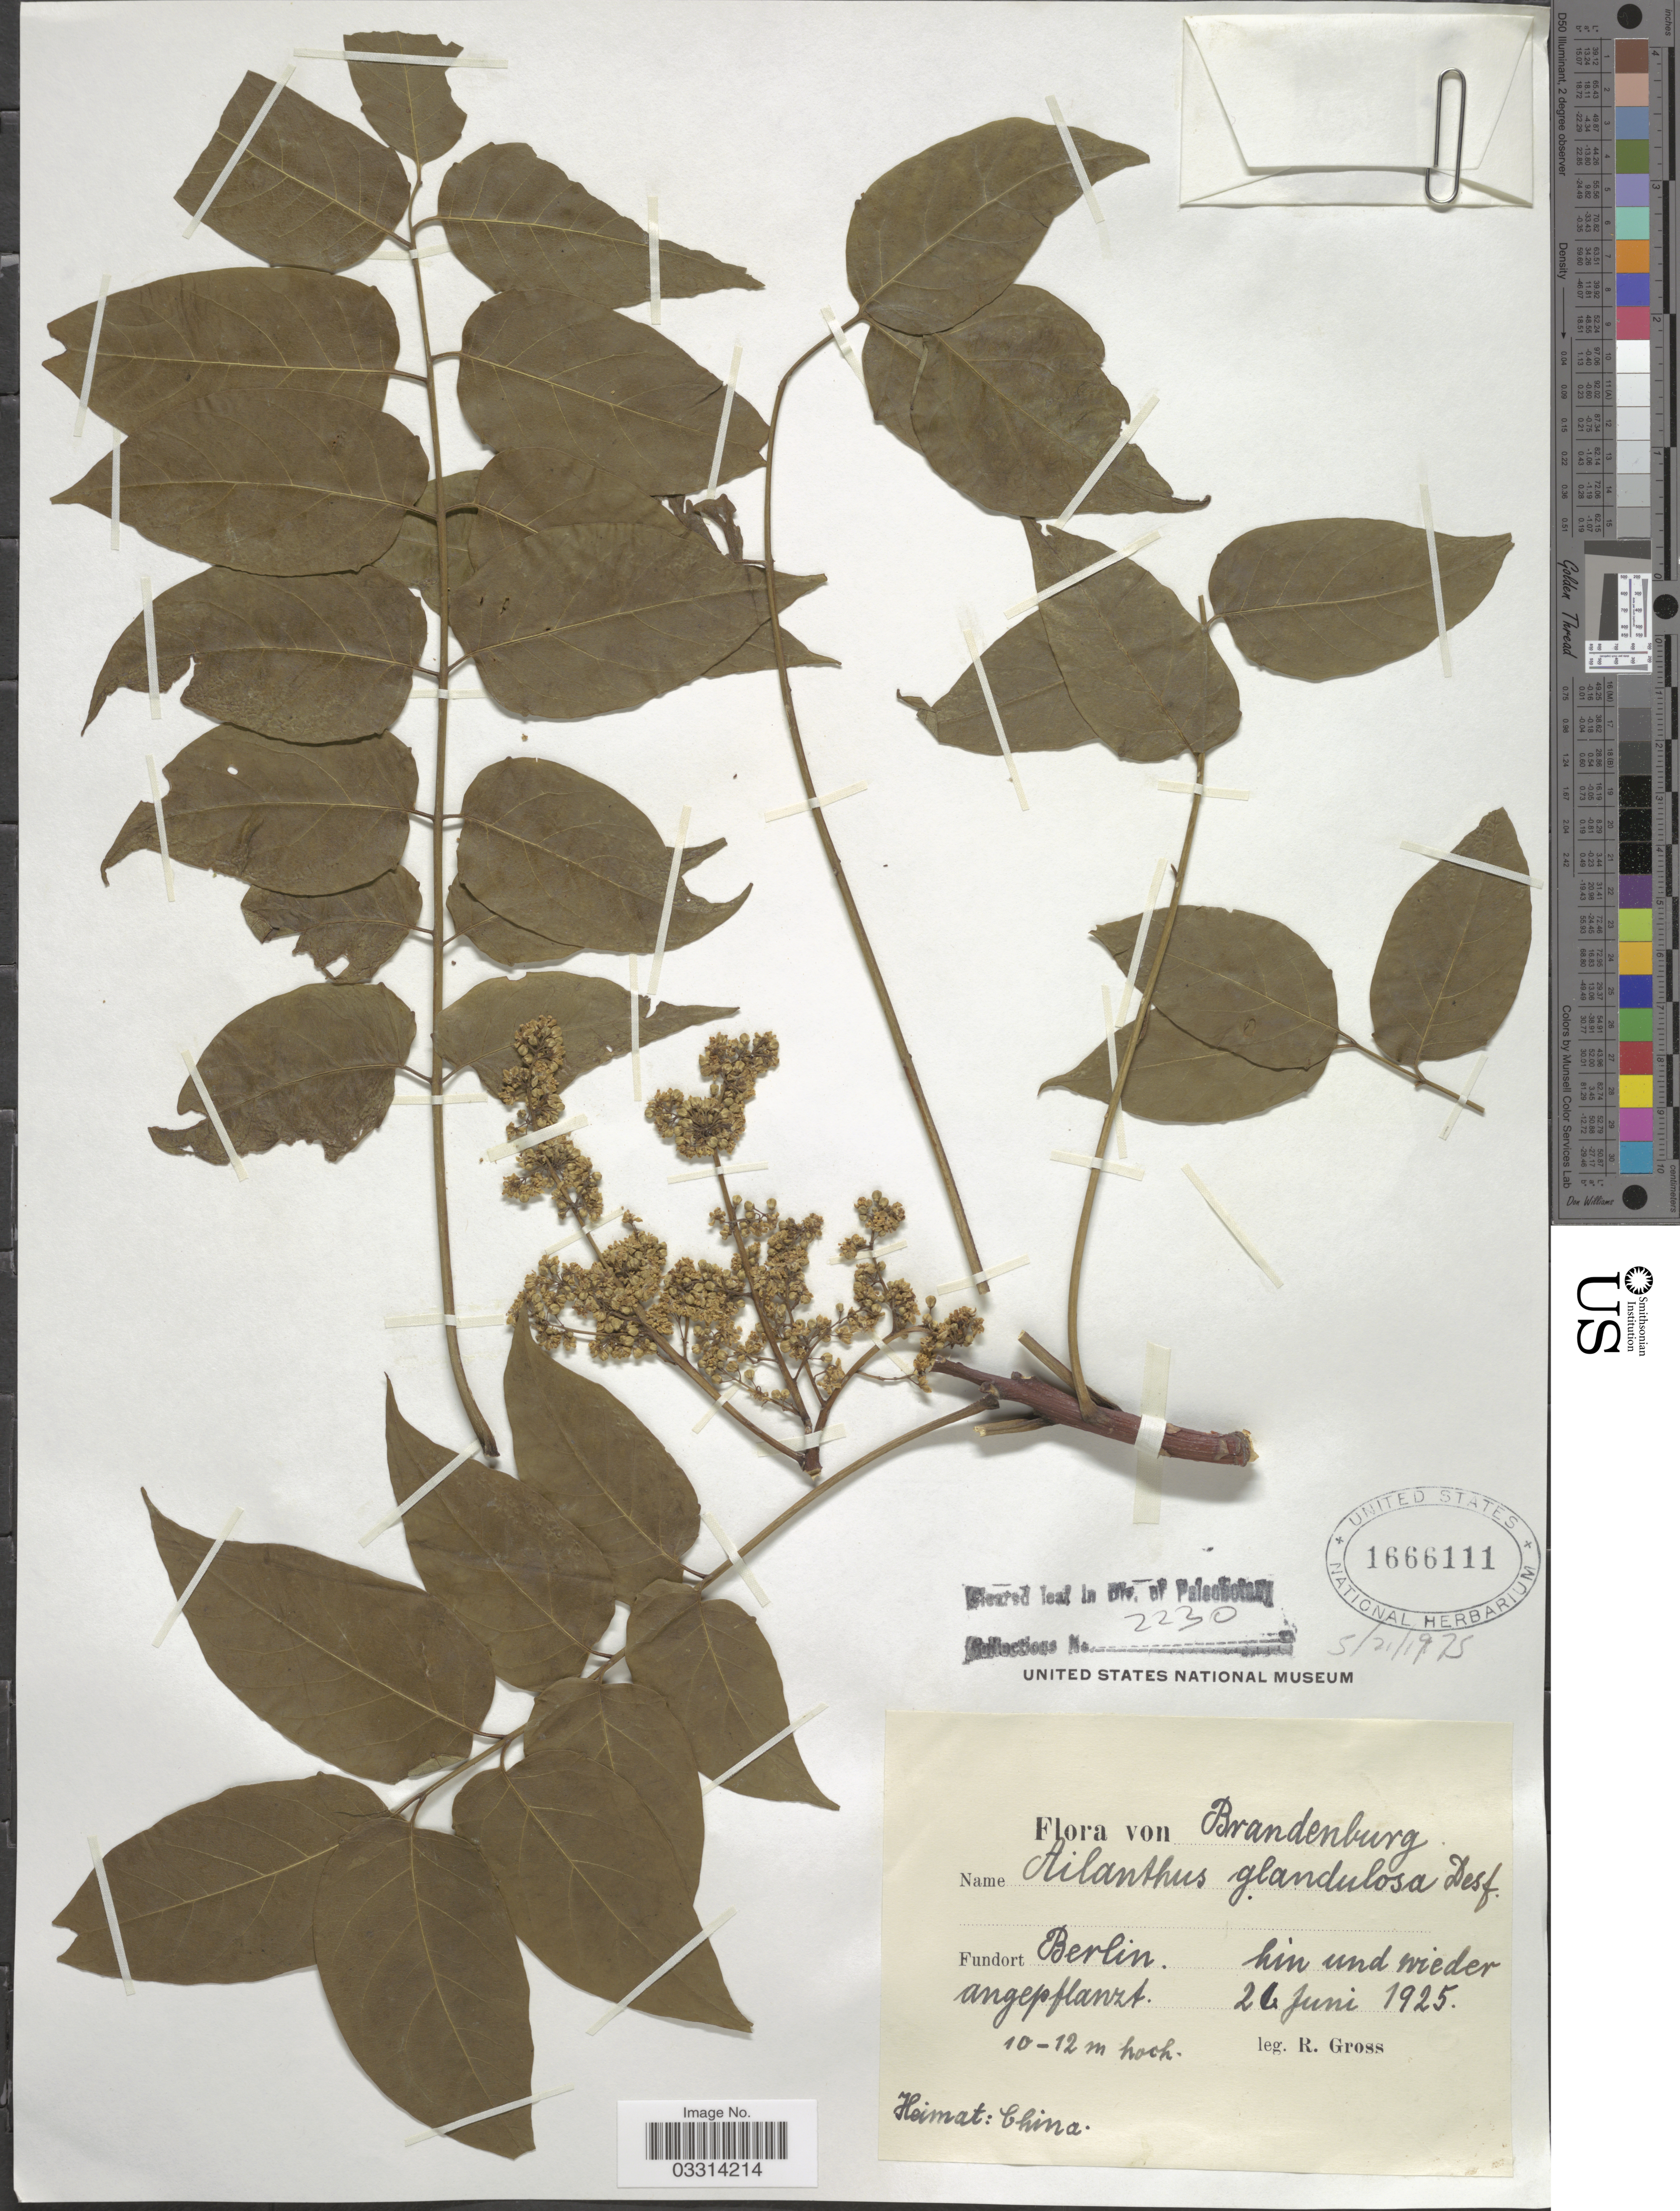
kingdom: Plantae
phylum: Tracheophyta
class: Magnoliopsida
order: Sapindales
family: Simaroubaceae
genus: Ailanthus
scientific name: Ailanthus altissima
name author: (Mill.) Swingle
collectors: R. Gross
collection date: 1925-06-26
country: Germany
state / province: Brandenburg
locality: Berlin.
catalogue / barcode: US 1666111